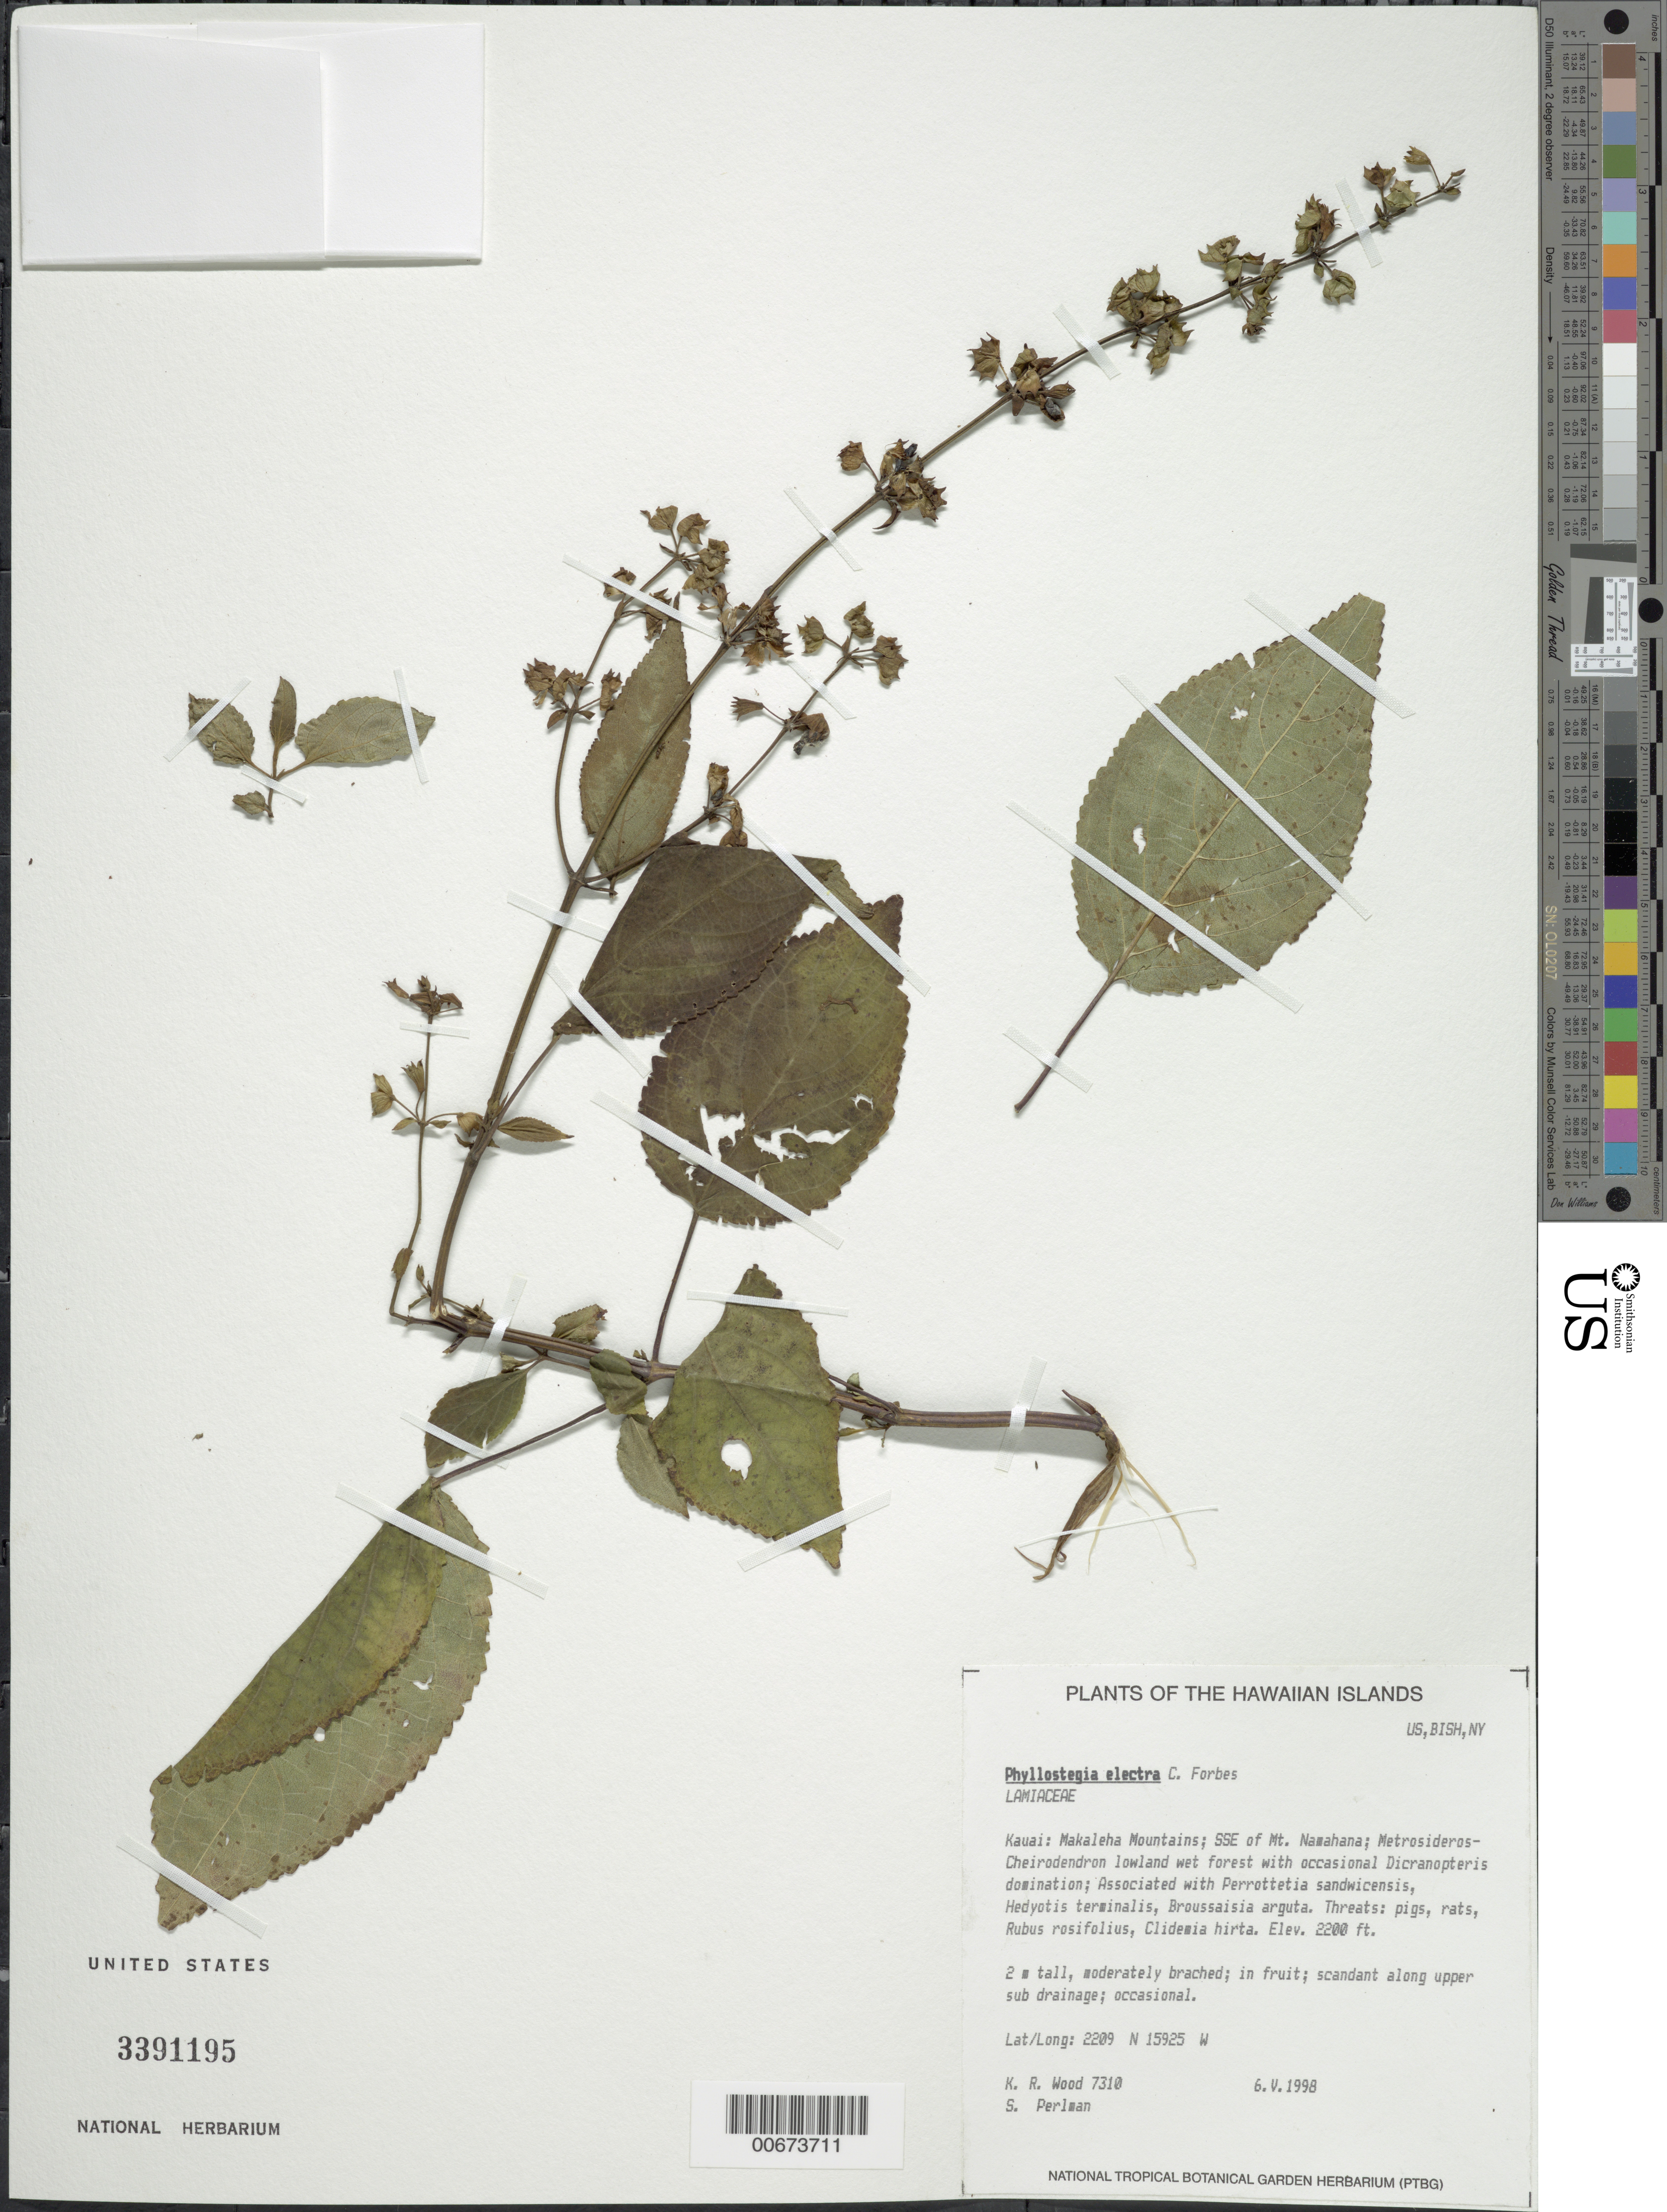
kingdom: Plantae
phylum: Tracheophyta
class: Magnoliopsida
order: Lamiales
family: Lamiaceae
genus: Phyllostegia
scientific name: Phyllostegia electra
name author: C.N. Forbes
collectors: K. R. Wood & S. P. Perlman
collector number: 7310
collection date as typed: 6 May 1998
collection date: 1998-05-06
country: United States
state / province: Hawaii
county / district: Kauai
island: Kaua'i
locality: Makaleha Mountains; SSE of Mt. Namahana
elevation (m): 671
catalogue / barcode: US 3391195